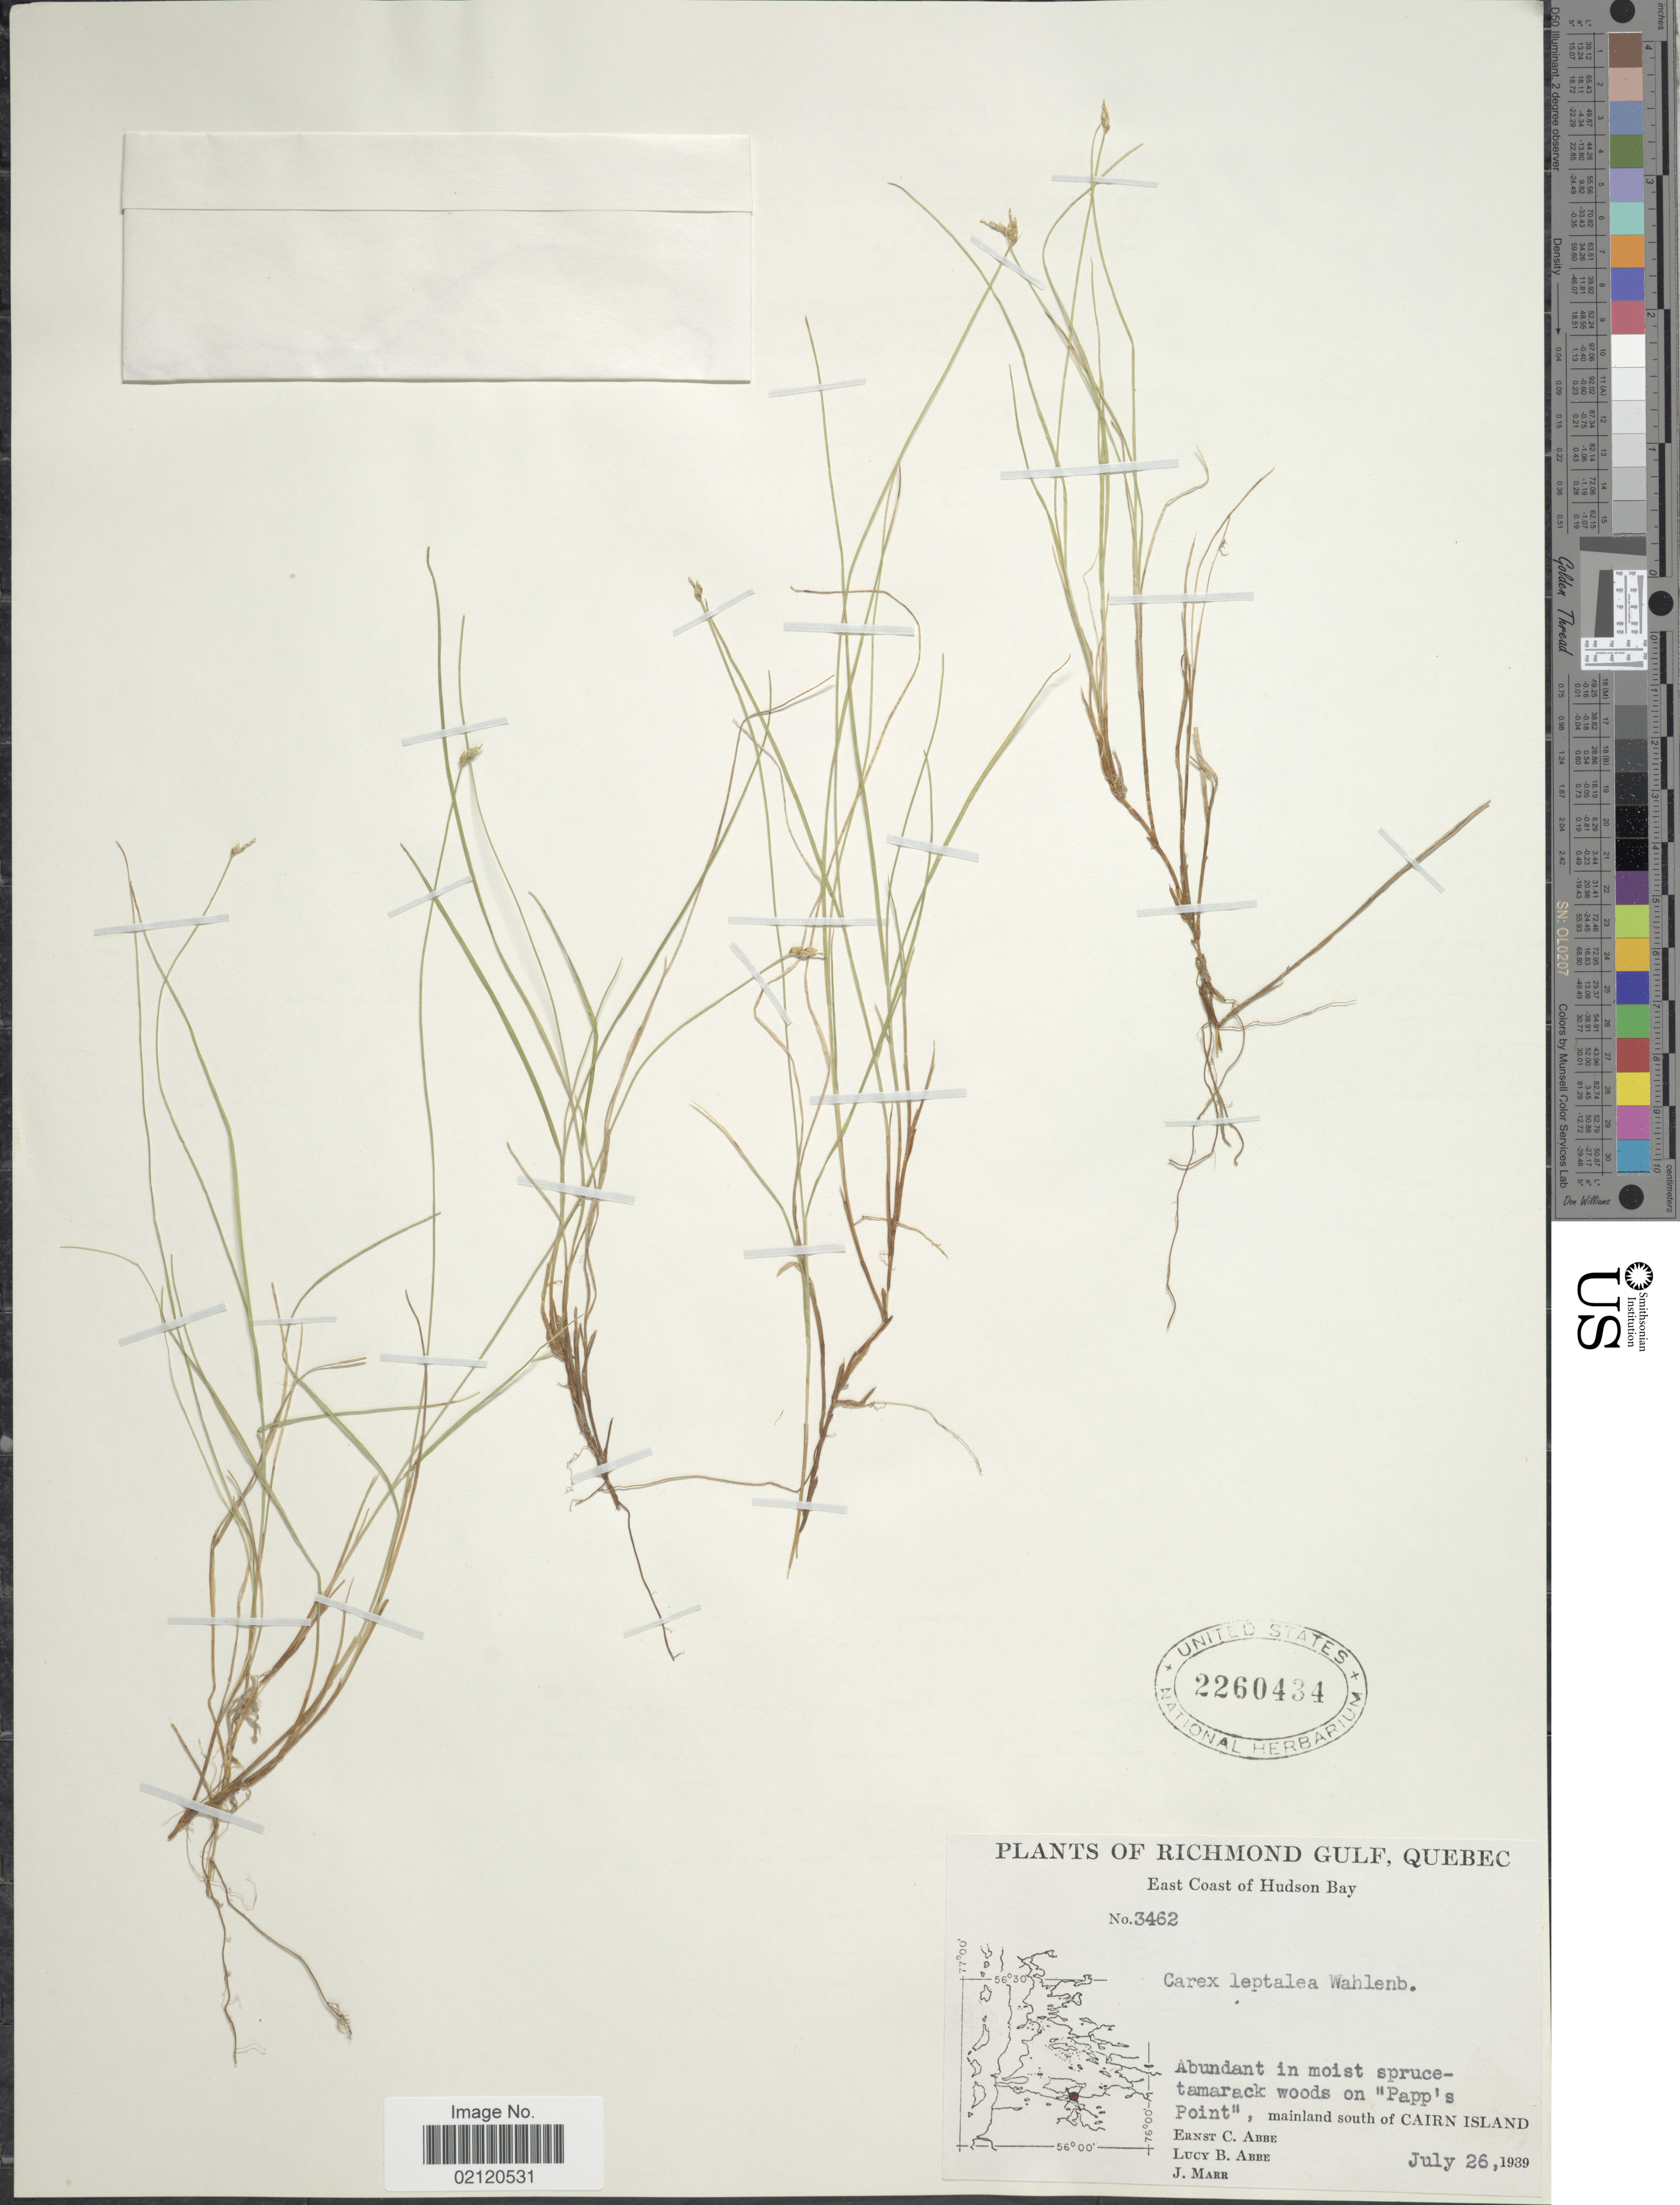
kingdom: Plantae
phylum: Tracheophyta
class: Liliopsida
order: Poales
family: Cyperaceae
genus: Carex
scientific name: Carex leptalea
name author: Wahlenb.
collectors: E. C. Abbe, L. B. Abbe & J. Marr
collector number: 3462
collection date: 1939-07-26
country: Canada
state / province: Quebec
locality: Richmond Gulf, East Coast of Hudson Bay, Abundant in moist spruce-tamarack woods on "Papp's Point", mainland south of Cairn Island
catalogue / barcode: US 2260434